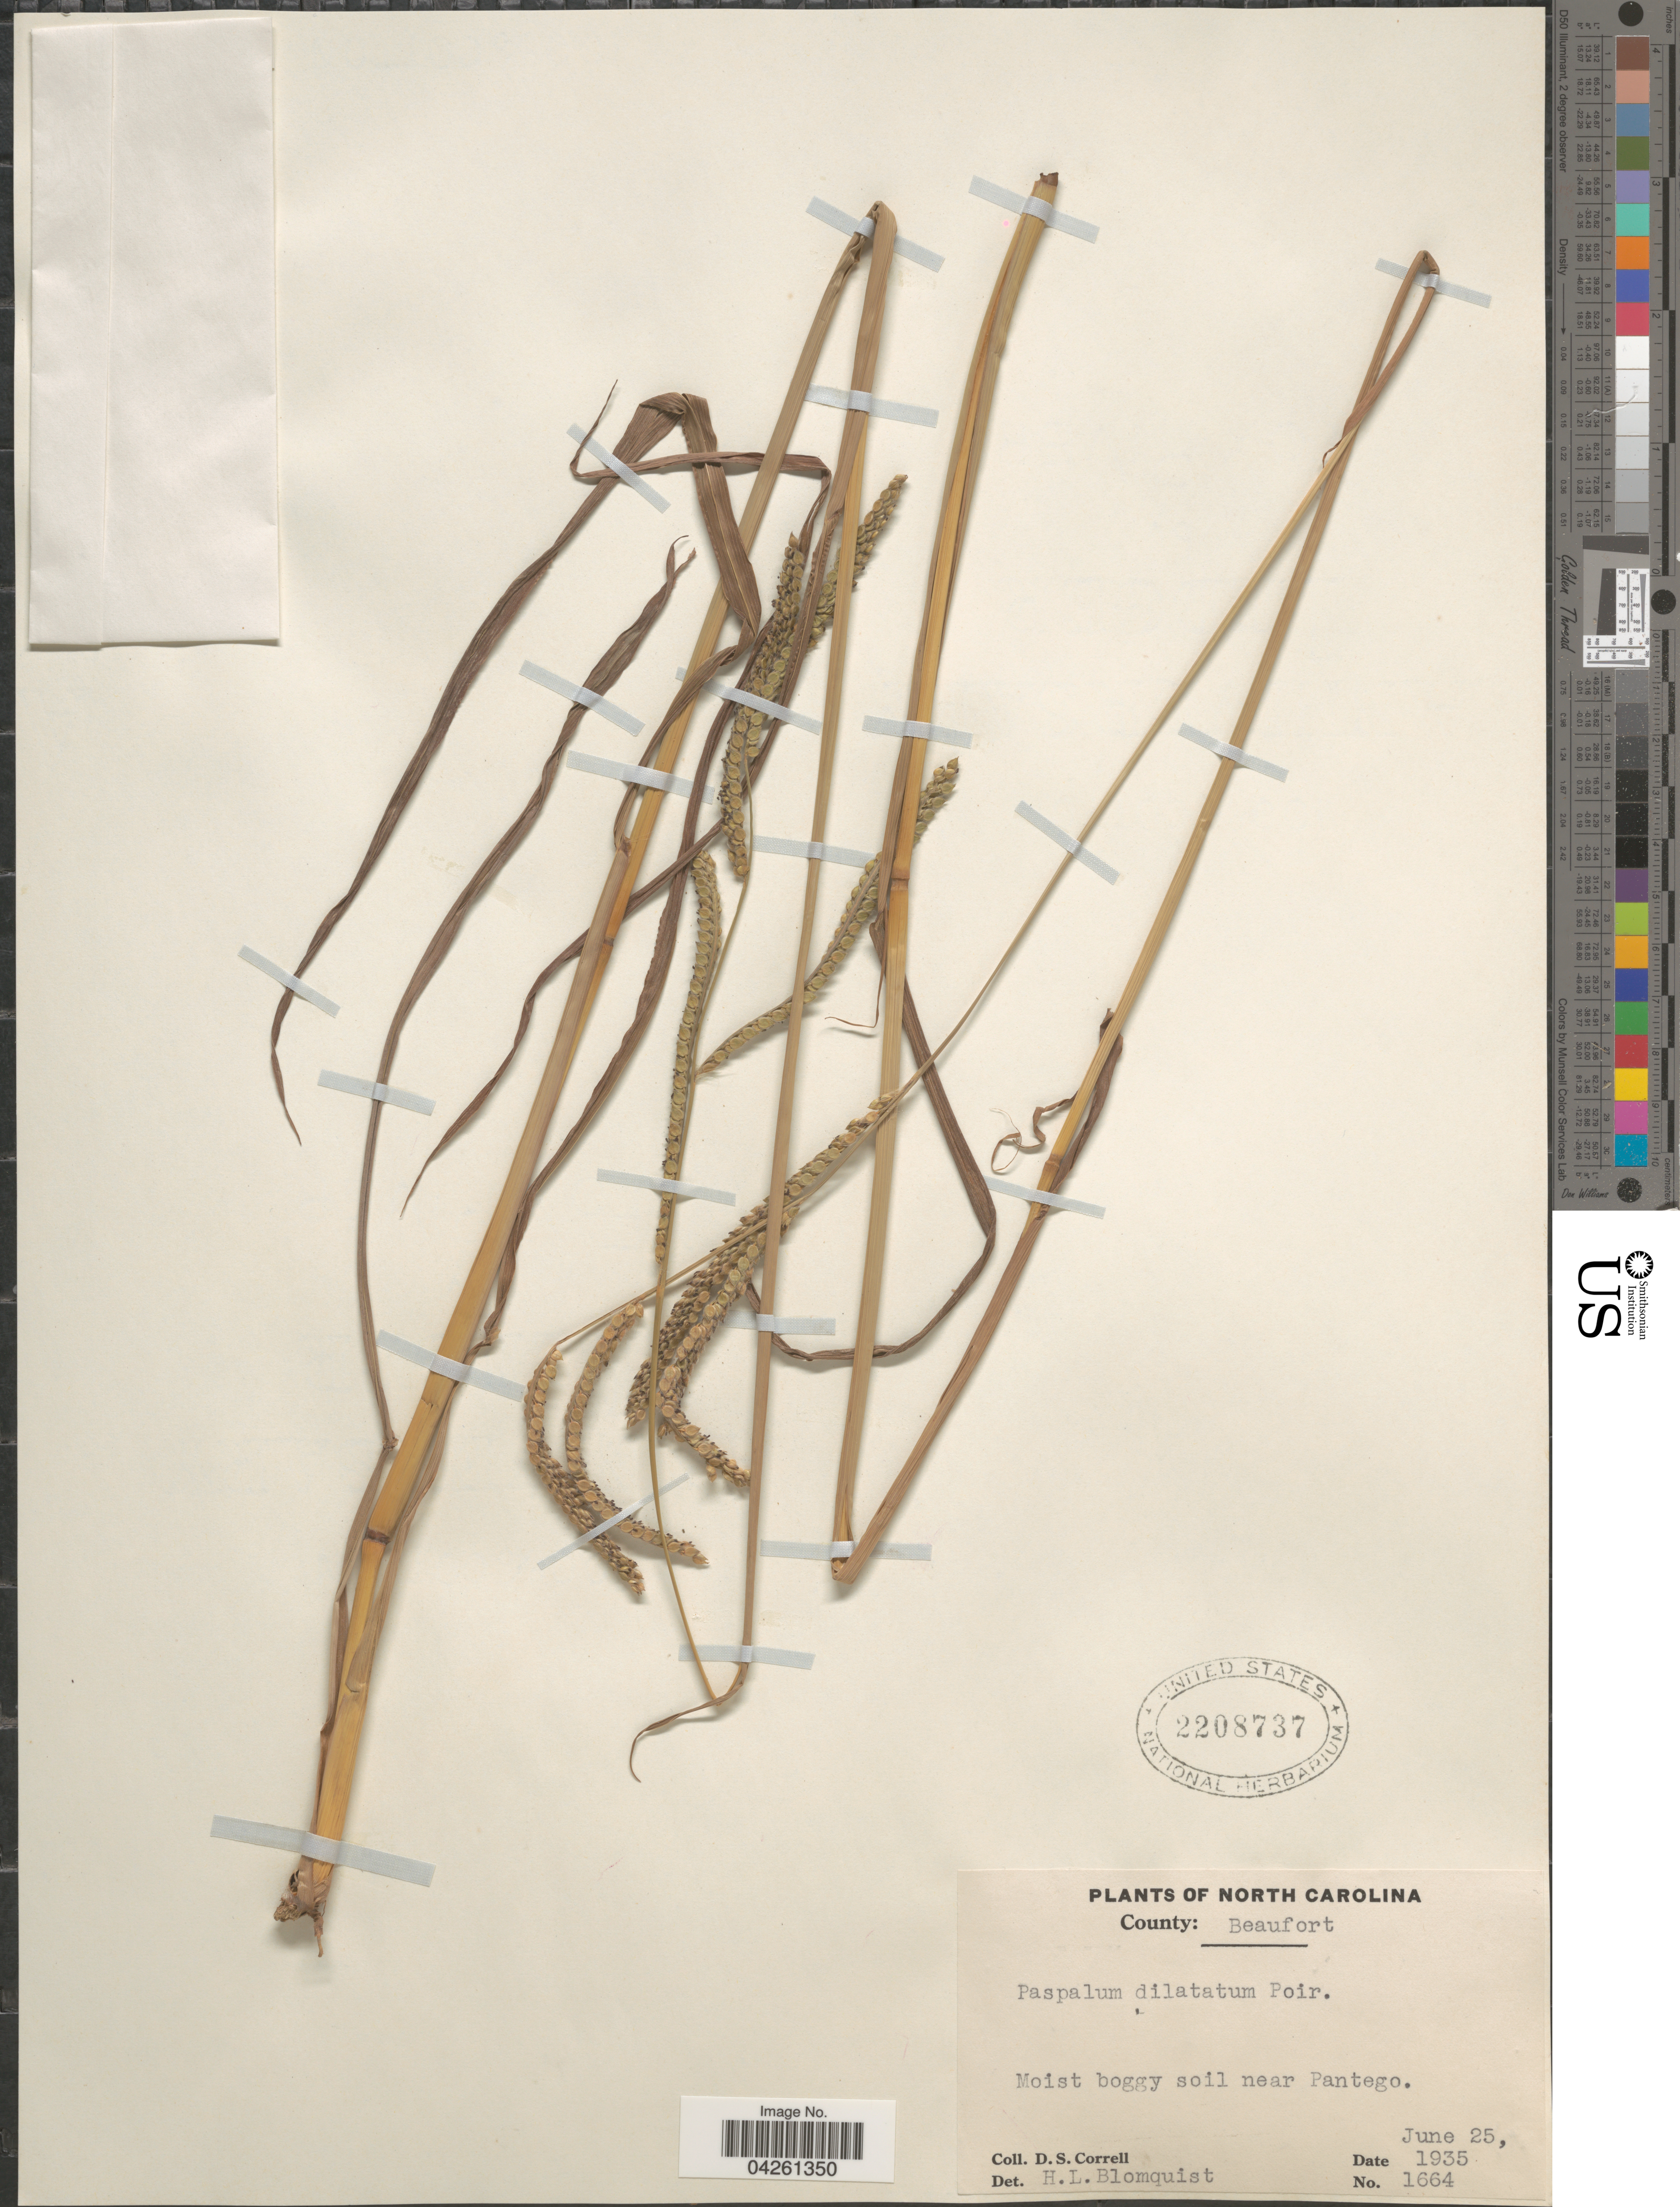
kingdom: Plantae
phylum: Tracheophyta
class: Liliopsida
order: Poales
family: Poaceae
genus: Paspalum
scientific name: Paspalum dilatatum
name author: Poir.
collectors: D. S. Correll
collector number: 1664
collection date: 1935-06-25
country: United States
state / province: North Carolina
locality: County: Beaufort. Moist boggy soil near Pantego.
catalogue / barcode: US 2208737